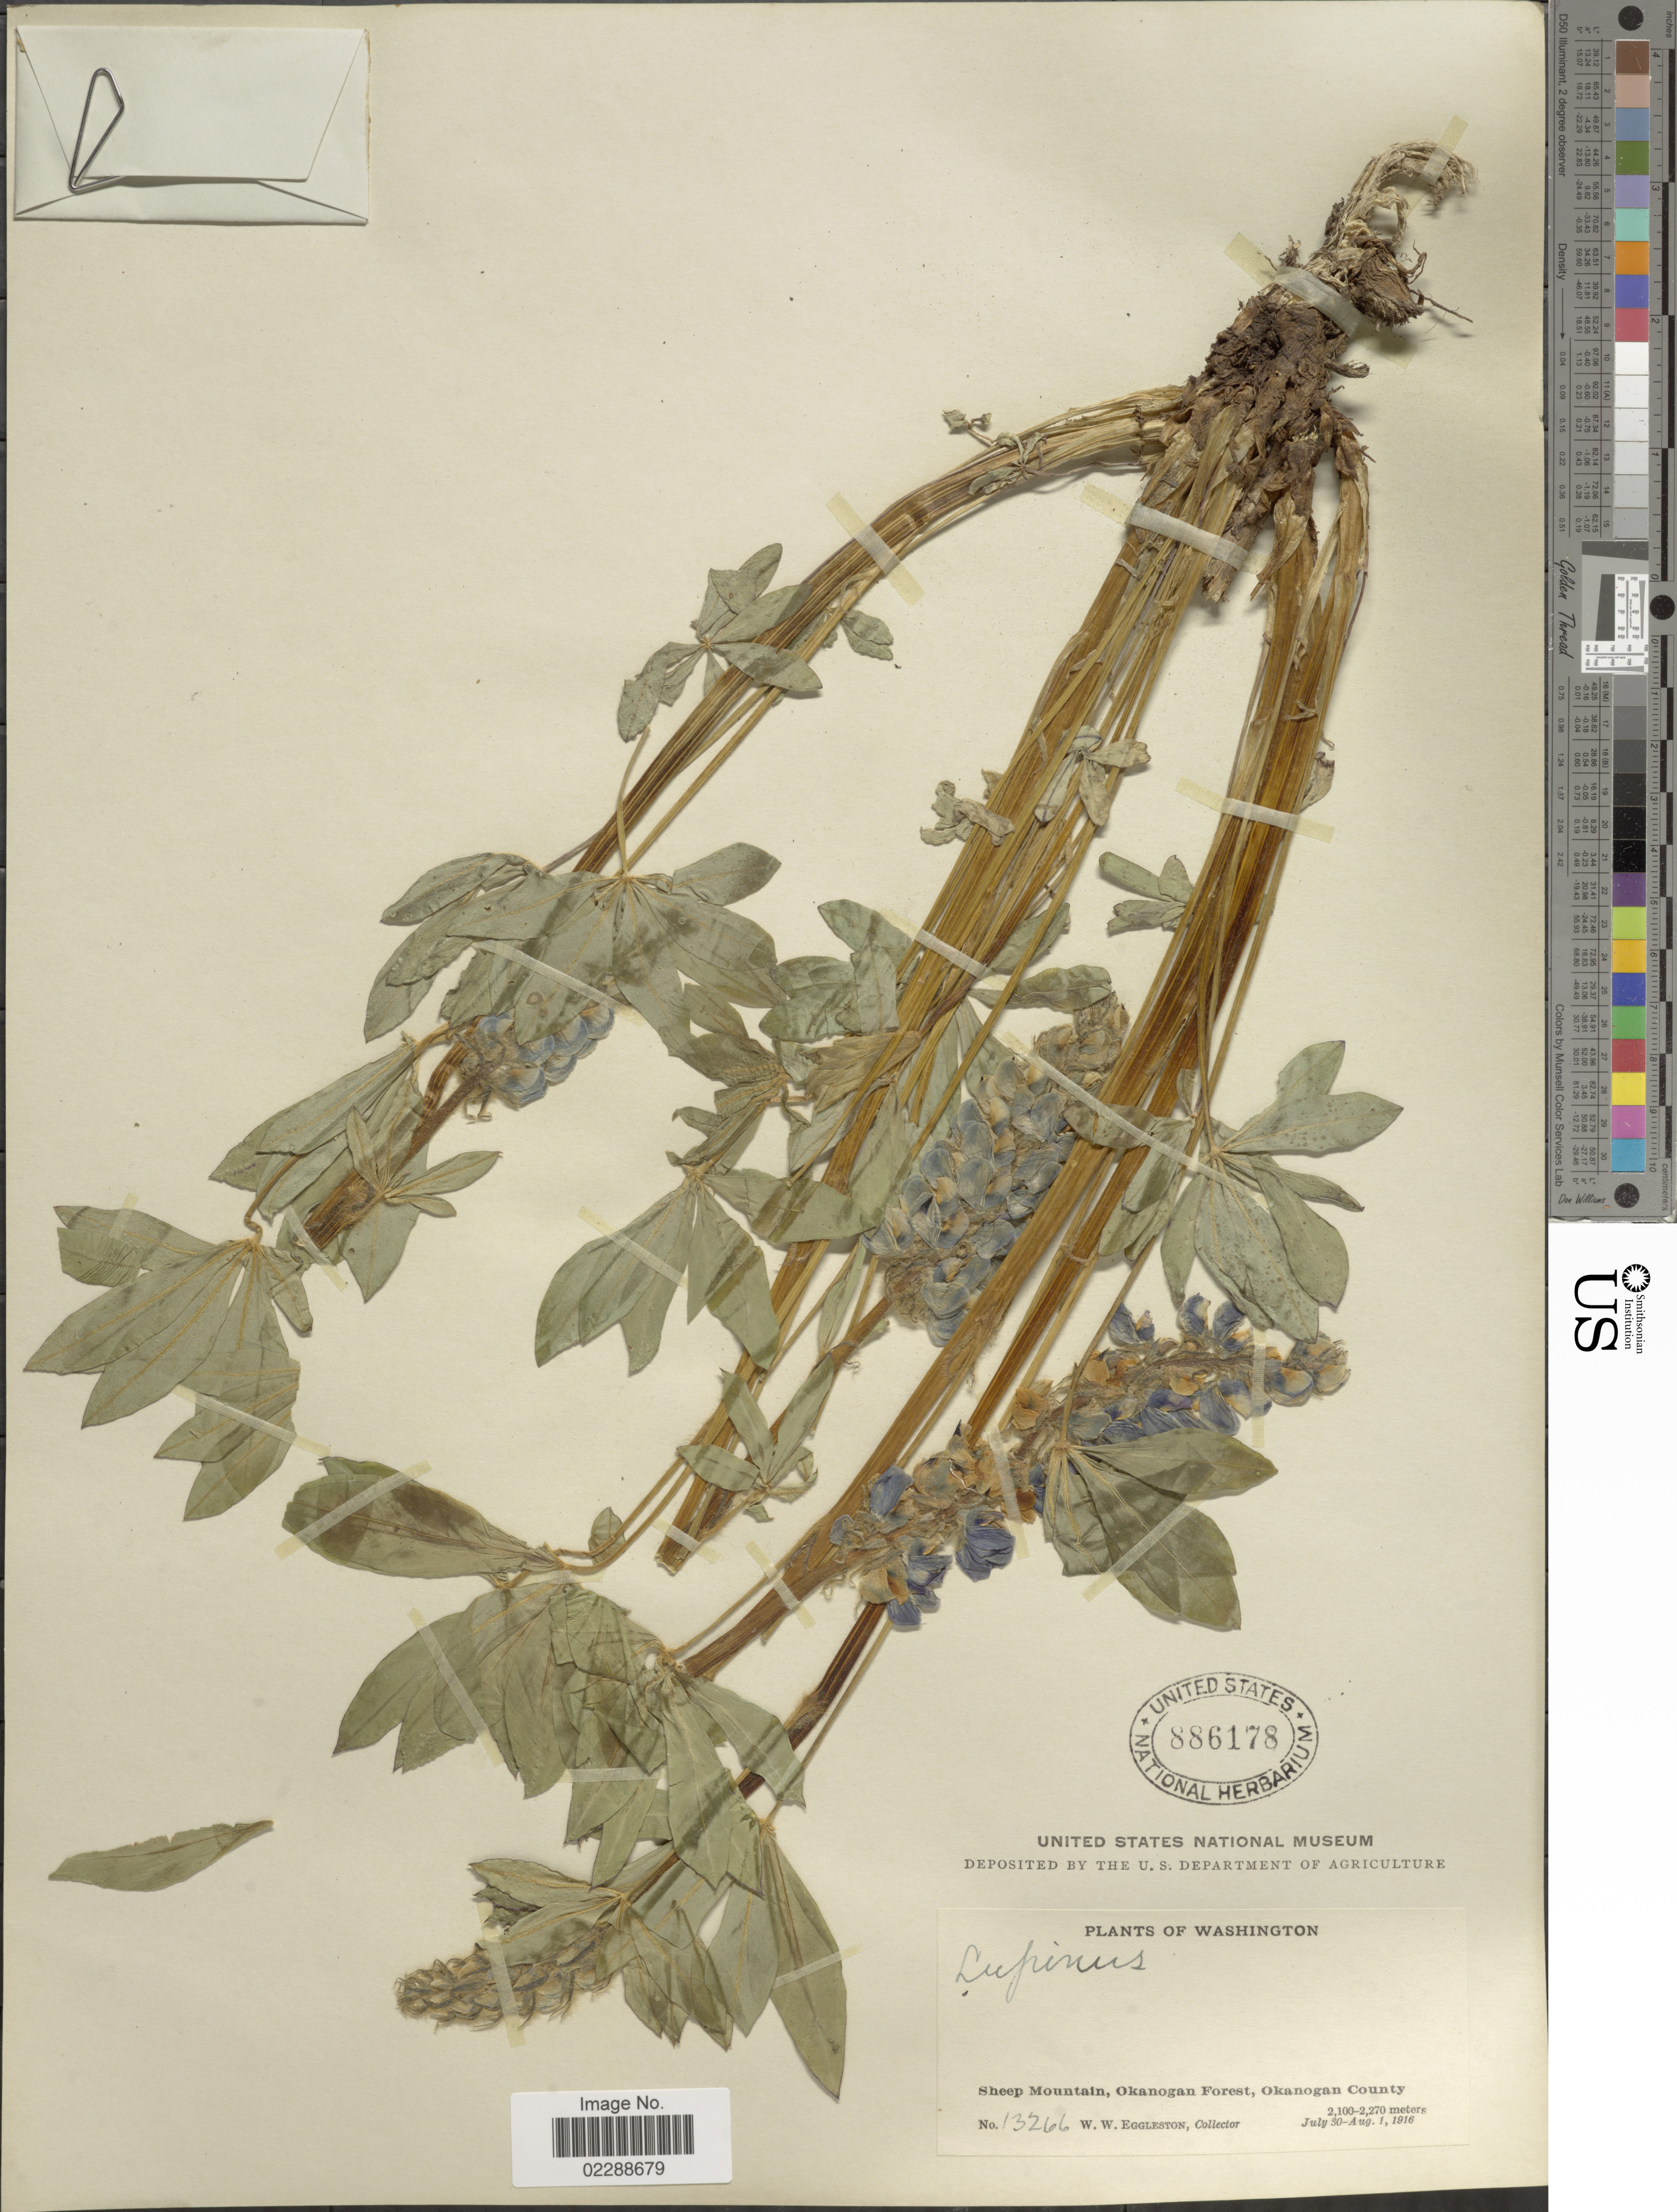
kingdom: Plantae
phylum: Tracheophyta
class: Magnoliopsida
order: Fabales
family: Fabaceae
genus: Lupinus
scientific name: Lupinus sp.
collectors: W. W. Eggleston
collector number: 13266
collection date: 1916-07-30/1916-08-01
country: United States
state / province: Washington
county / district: Okanogan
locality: Sheep Mountain, Okanogan Forest, Okanogan County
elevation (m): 2100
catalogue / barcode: US 886178